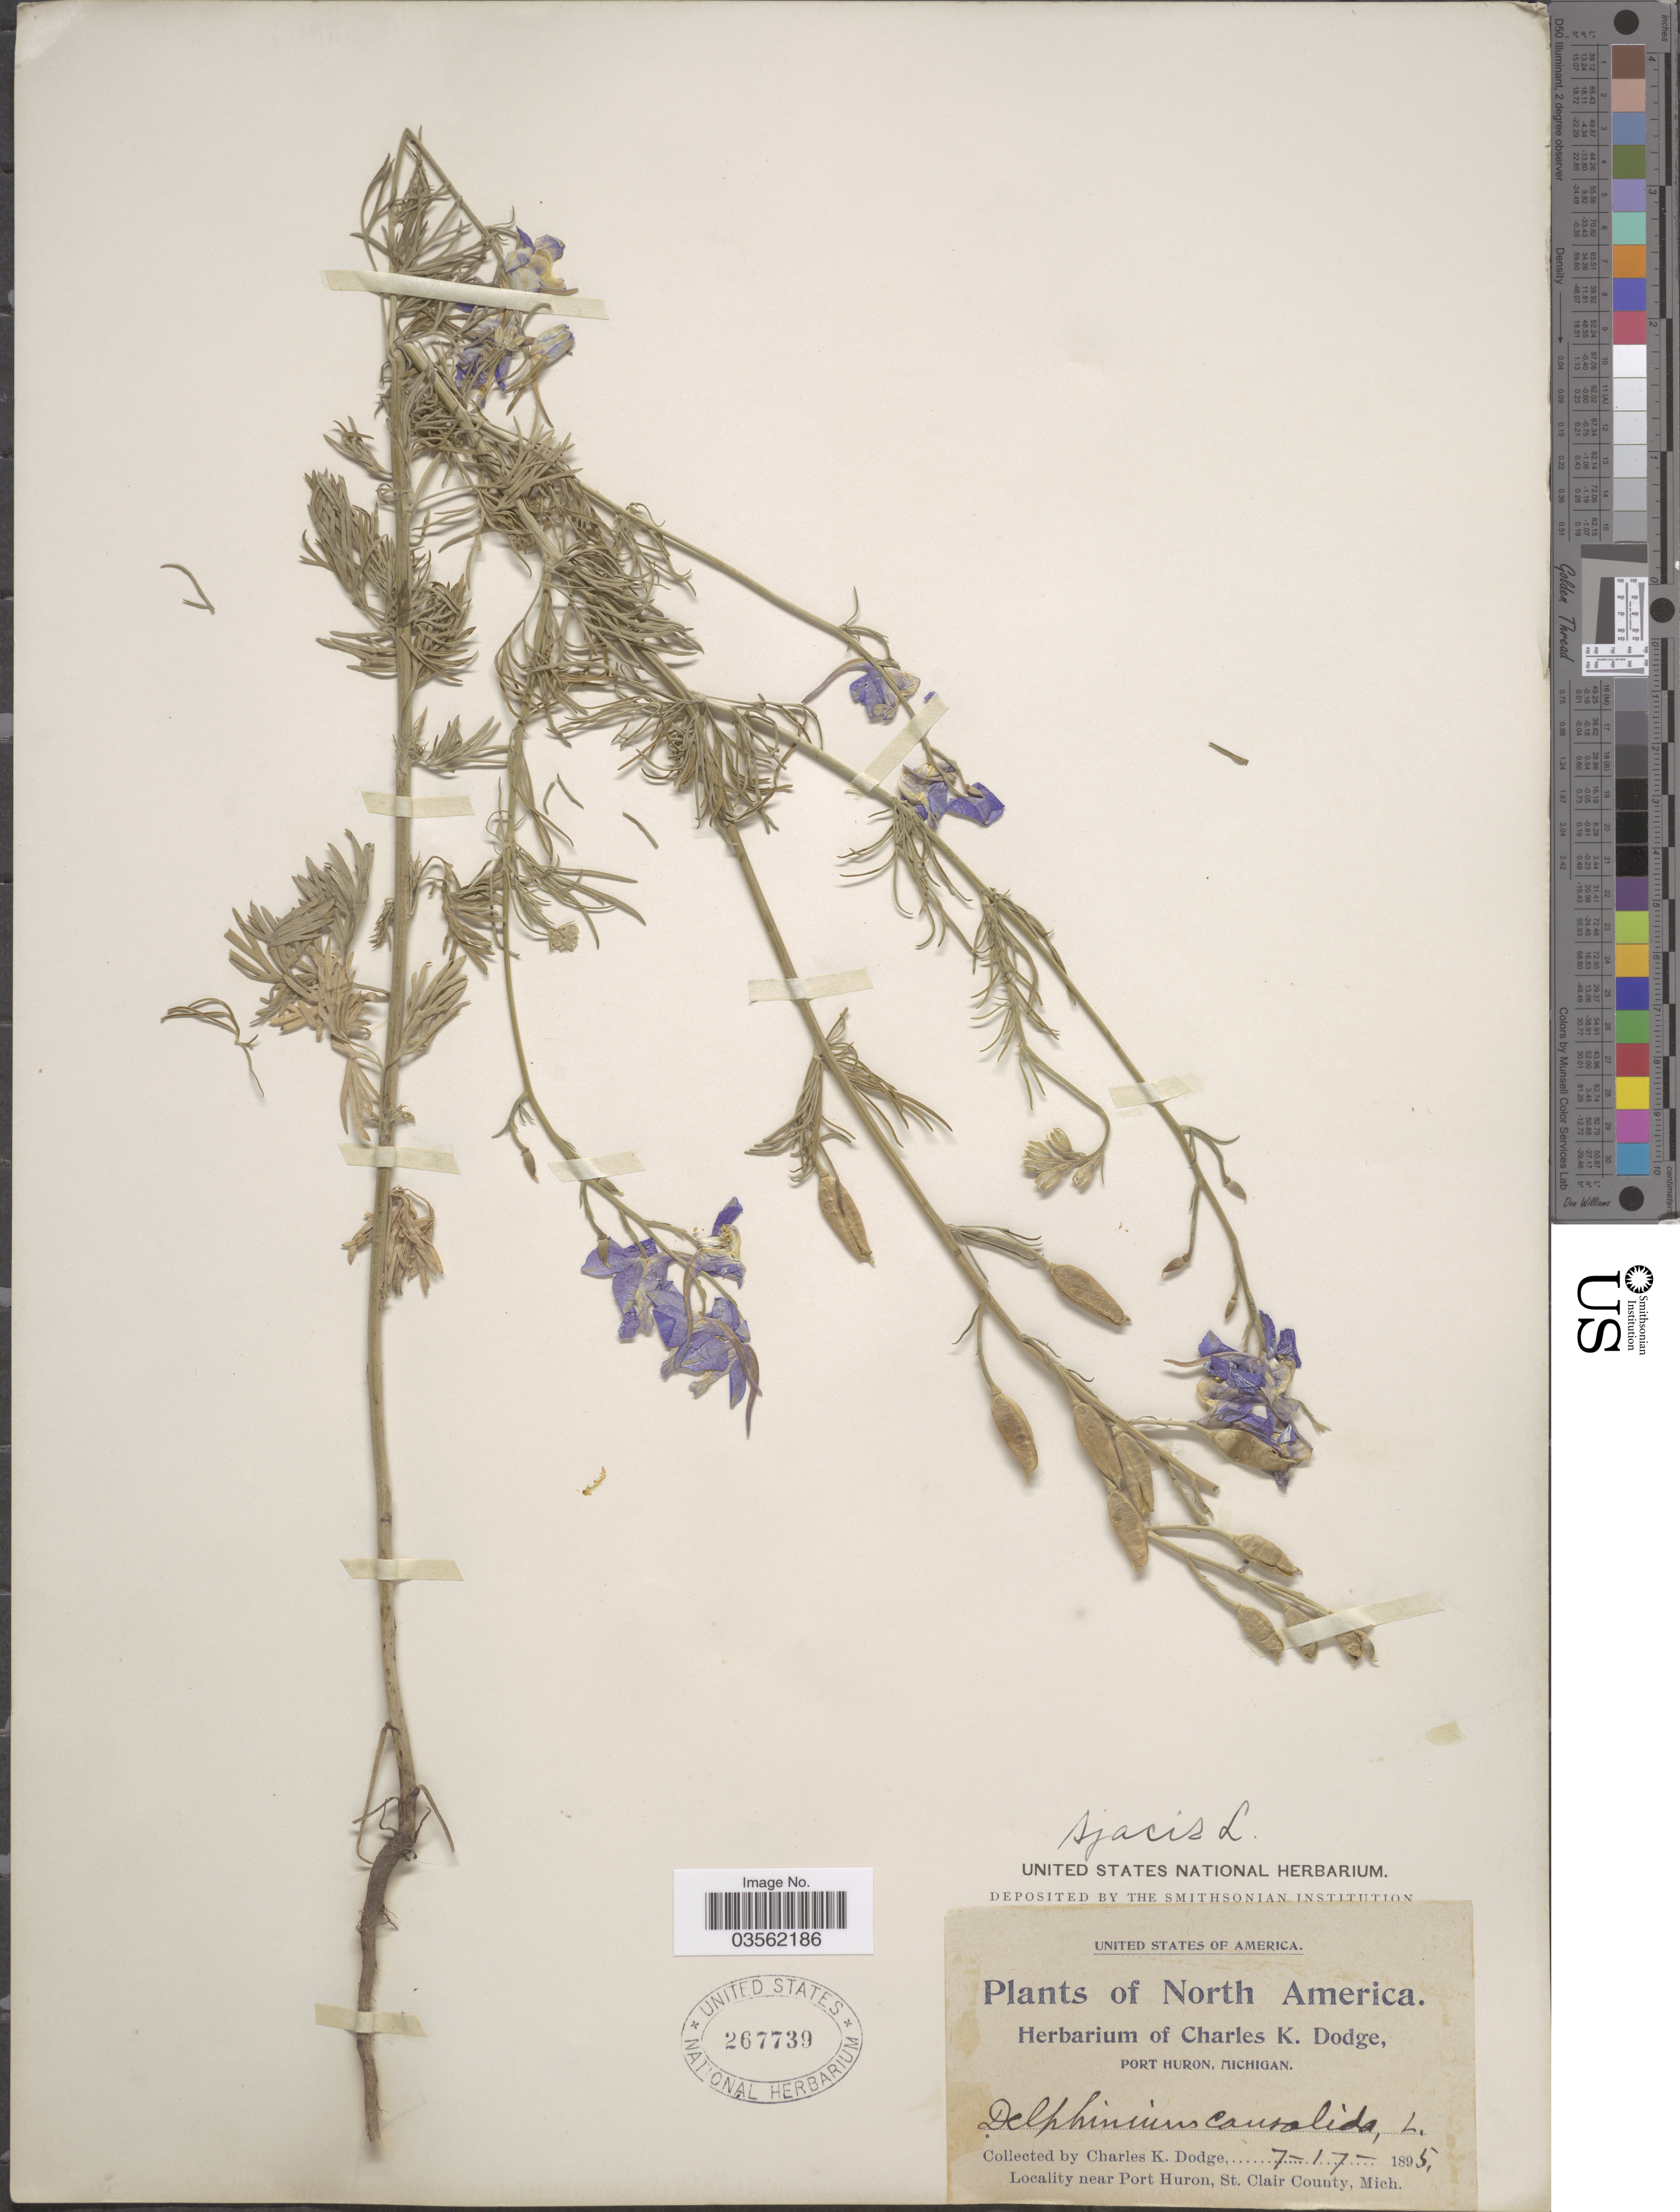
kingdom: Plantae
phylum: Tracheophyta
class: Magnoliopsida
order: Ranunculales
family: Ranunculaceae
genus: Delphinium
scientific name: Delphinium ajacis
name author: L.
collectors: C. K. Dodge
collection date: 1895-07-17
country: United States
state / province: Michigan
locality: Near Port Huron, St. Clair County.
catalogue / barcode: US 267739